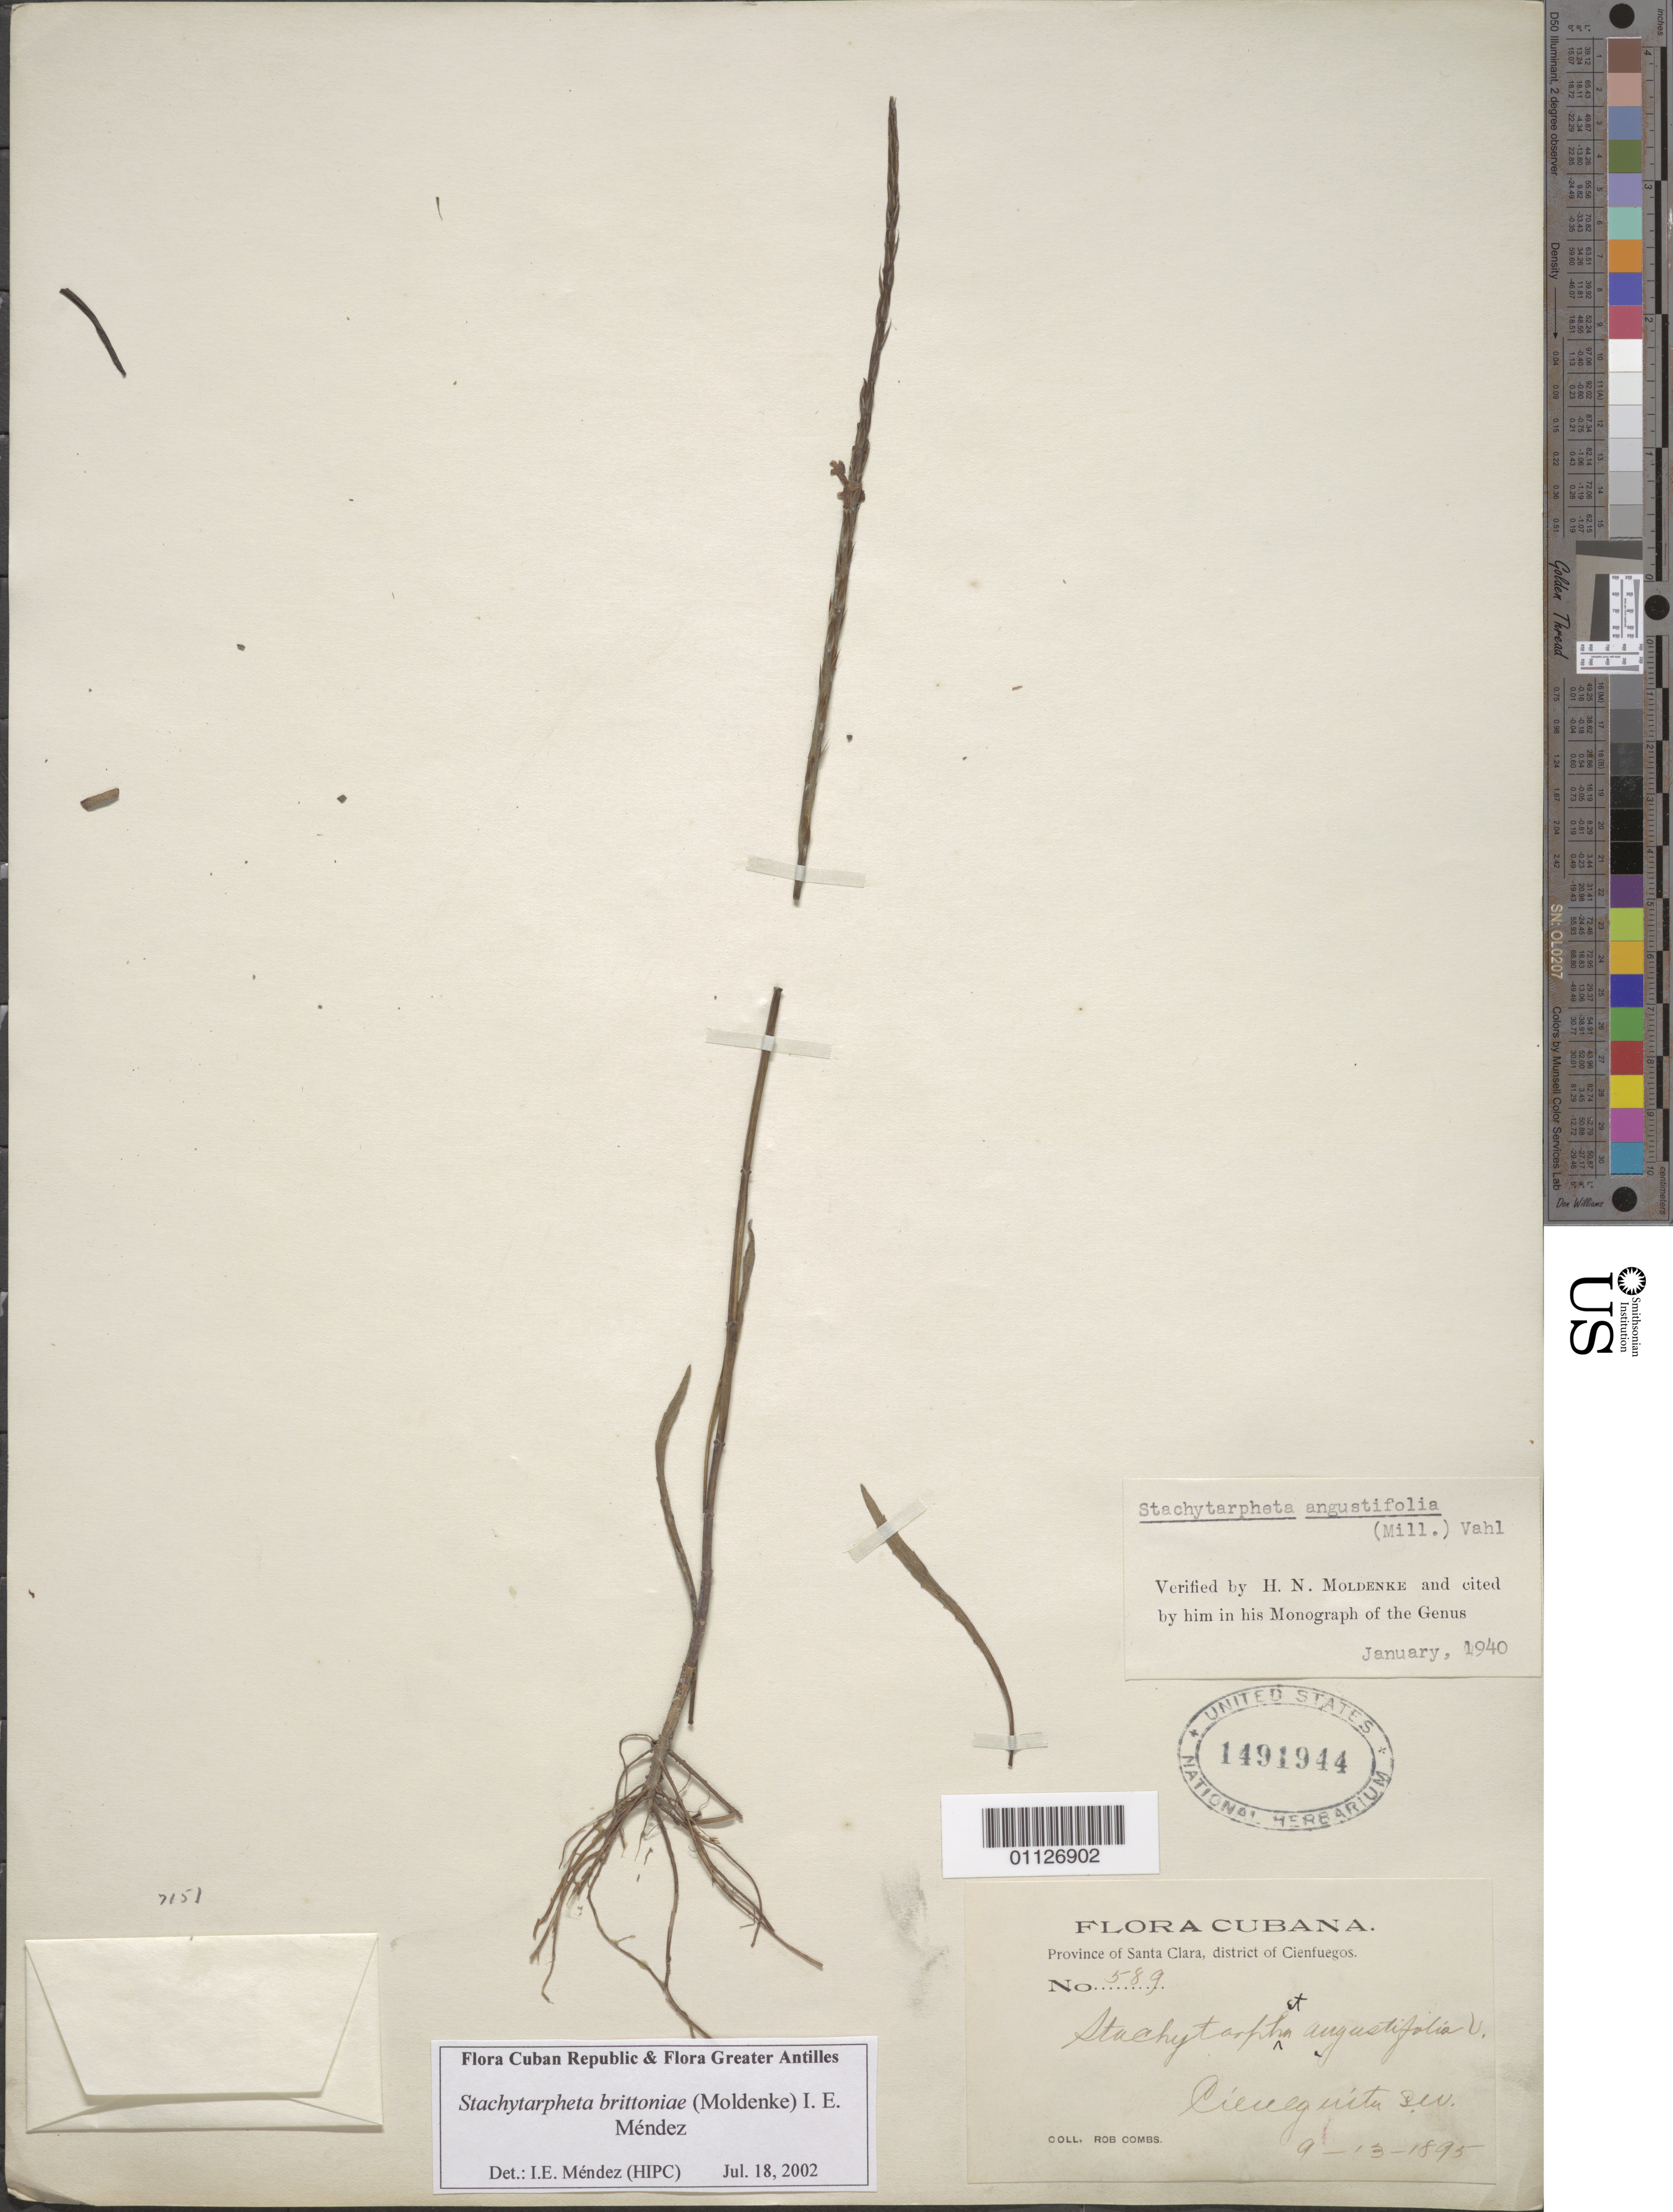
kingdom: Plantae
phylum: Tracheophyta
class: Magnoliopsida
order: Lamiales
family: Verbenaceae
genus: Stachytarpheta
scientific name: Stachytarpheta brittoniae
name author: (Moldenke) I.E. Méndez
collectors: R. Combs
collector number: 589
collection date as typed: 13 Sep 1895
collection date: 1895-09-13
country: Cuba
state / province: Cienfuegos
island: Cuba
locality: Cieneguita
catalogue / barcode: US 1491944